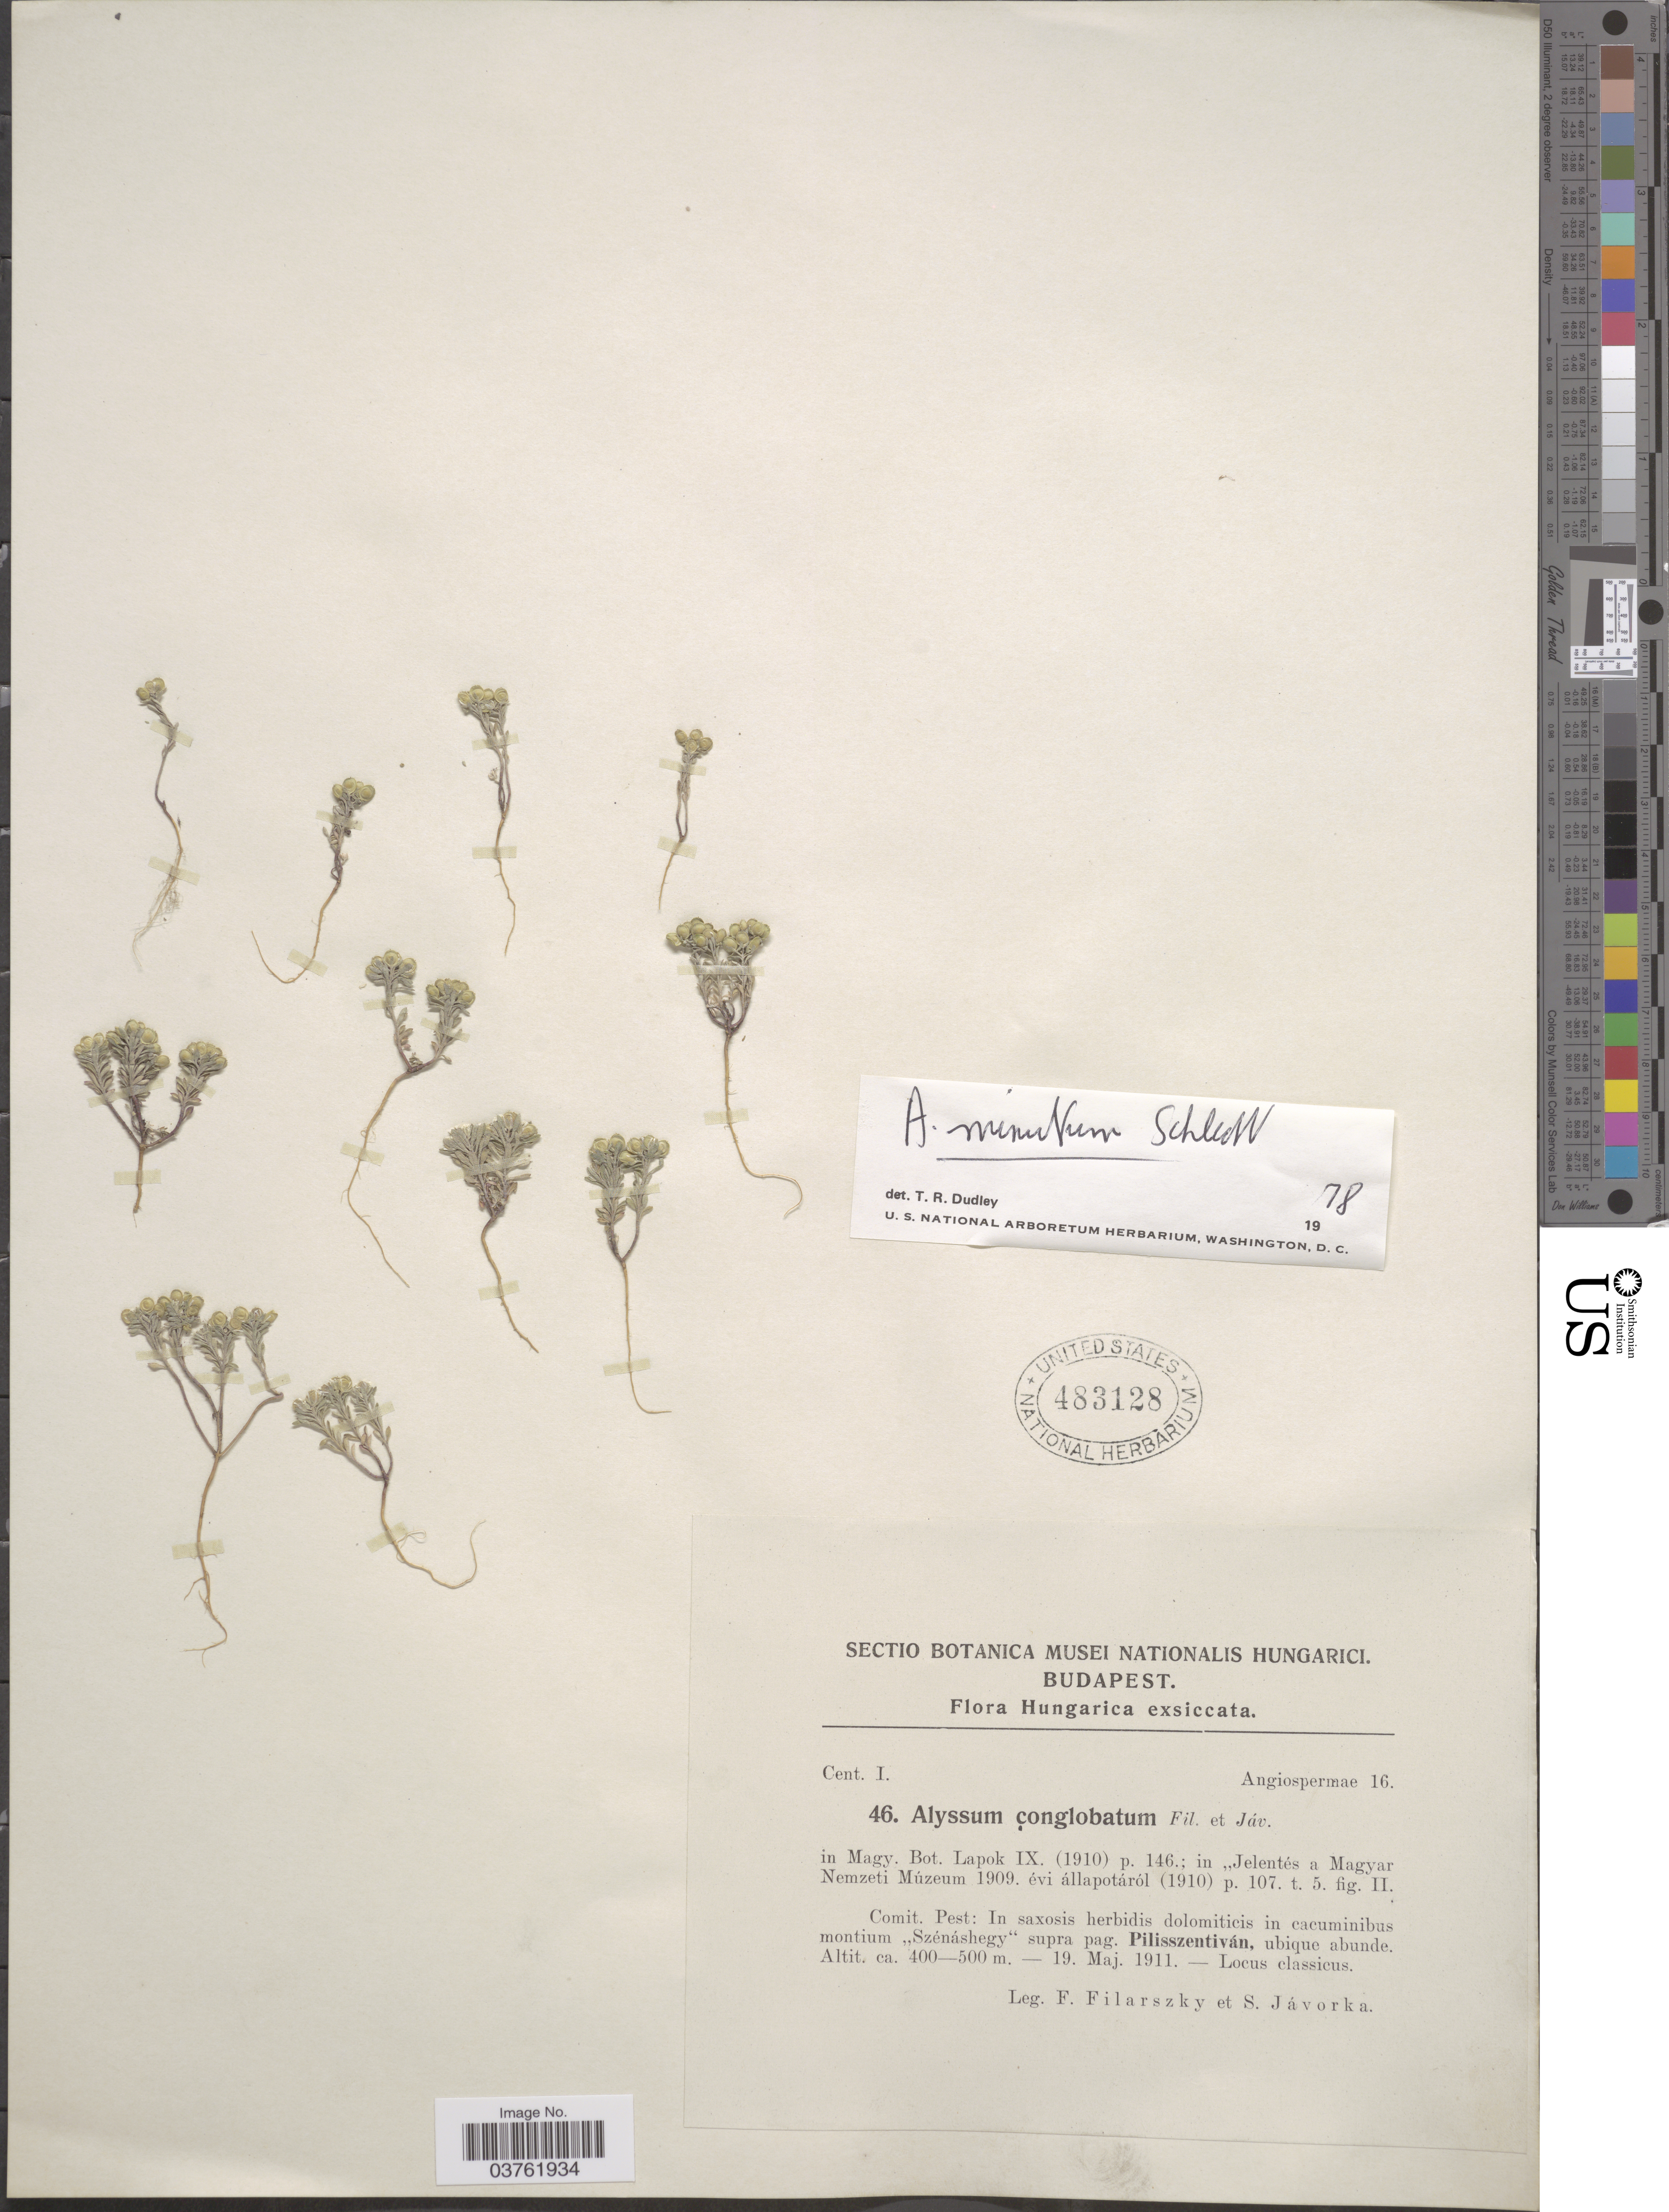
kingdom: Plantae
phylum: Tracheophyta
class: Magnoliopsida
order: Brassicales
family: Brassicaceae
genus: Alyssum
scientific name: Alyssum minutum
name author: Schlecht. ex DC.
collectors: F. Filarszky & S. Javorka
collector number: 46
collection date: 1911-05-19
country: Hungary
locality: Hungarica. Comit. Pest. In saxosis herbidis dolomiticis in cacuminibus montium ,,Szénáshegy' supra hag. Pilisszentiván, ubique abunde.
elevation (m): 400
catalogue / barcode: US 483128